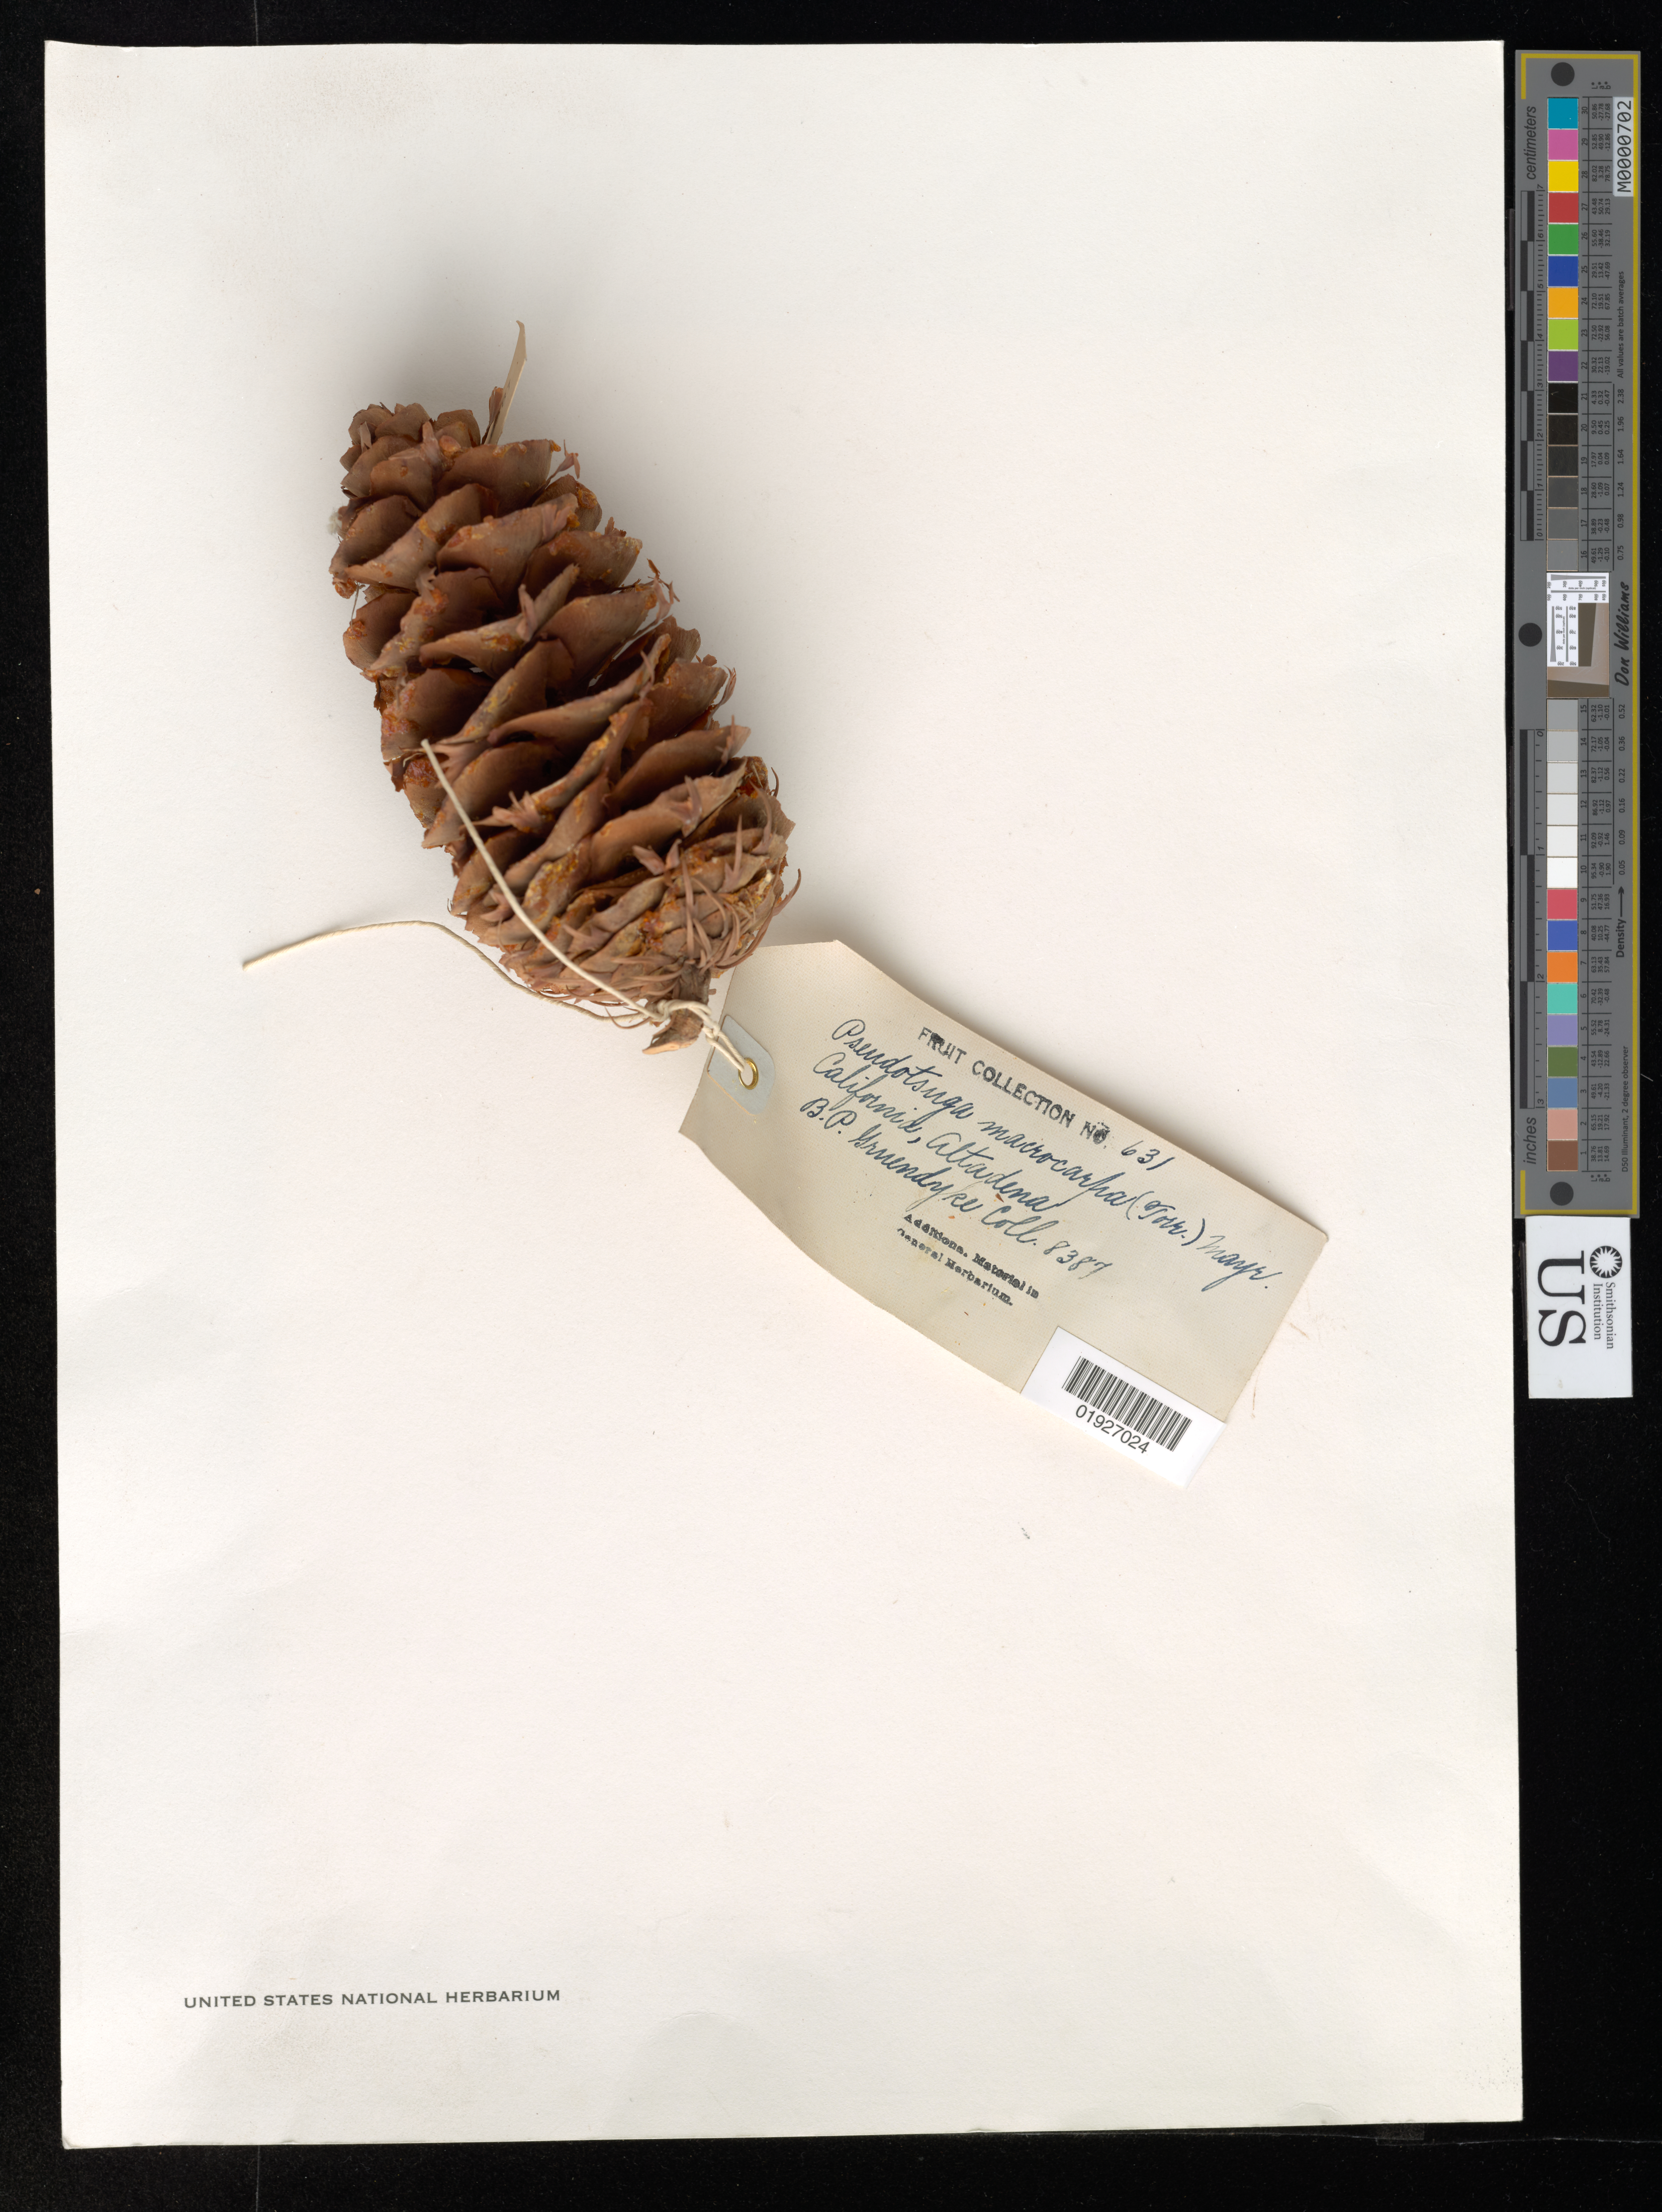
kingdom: Plantae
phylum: Tracheophyta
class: Pinopsida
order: Pinales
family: Pinaceae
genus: Pseudotsuga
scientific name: Pseudotsuga macrocarpa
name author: (Vasey) Mayr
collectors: B. Gruendyke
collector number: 8387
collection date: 1938-09-21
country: United States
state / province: California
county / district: Los Angeles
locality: Steep, dry slope, Altadena, Calif. Los Angeles Ca. For.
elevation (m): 610